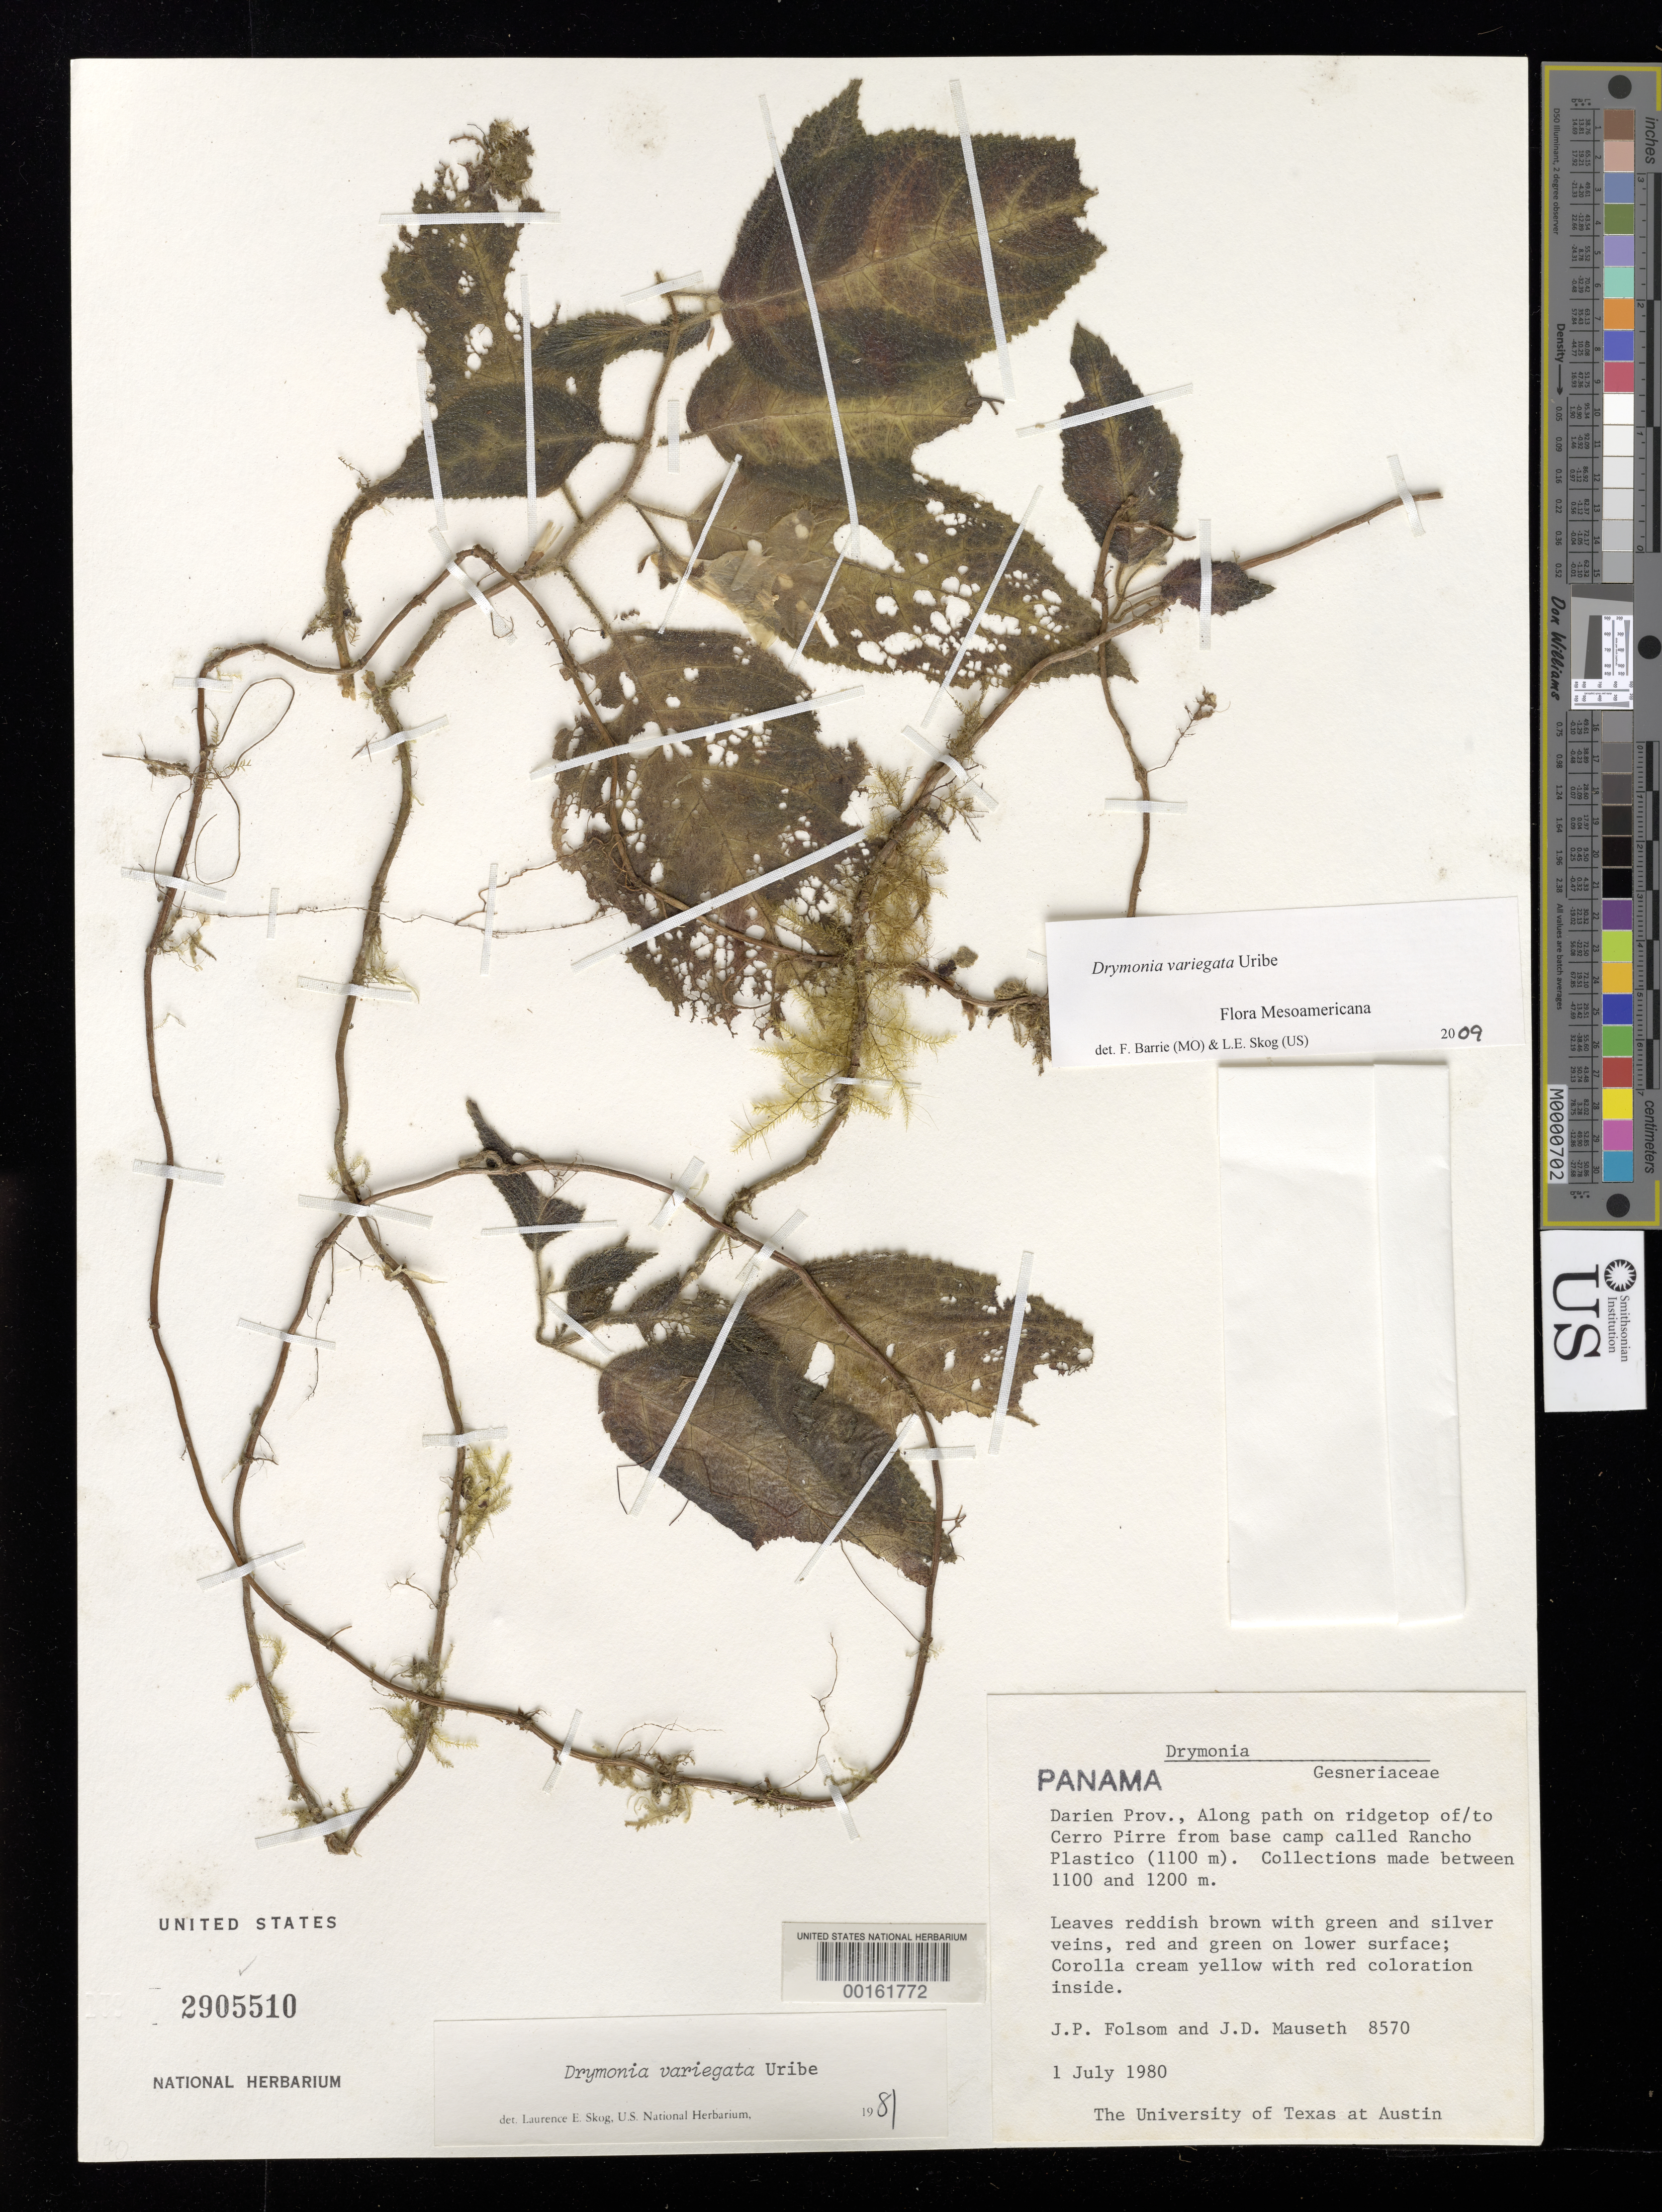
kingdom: Plantae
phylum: Tracheophyta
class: Magnoliopsida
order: Lamiales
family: Gesneriaceae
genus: Drymonia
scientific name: Drymonia variegata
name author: L. Uribe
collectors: J. P. Folsom & J. Mauseth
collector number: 8570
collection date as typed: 01 Jul 1980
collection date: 1980-07-01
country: Panama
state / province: Darién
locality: Along path on ridgetop of/to Cerro Pirre, from base camp called Rancho Plastico (1100 m)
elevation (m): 1100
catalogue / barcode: US 2905510